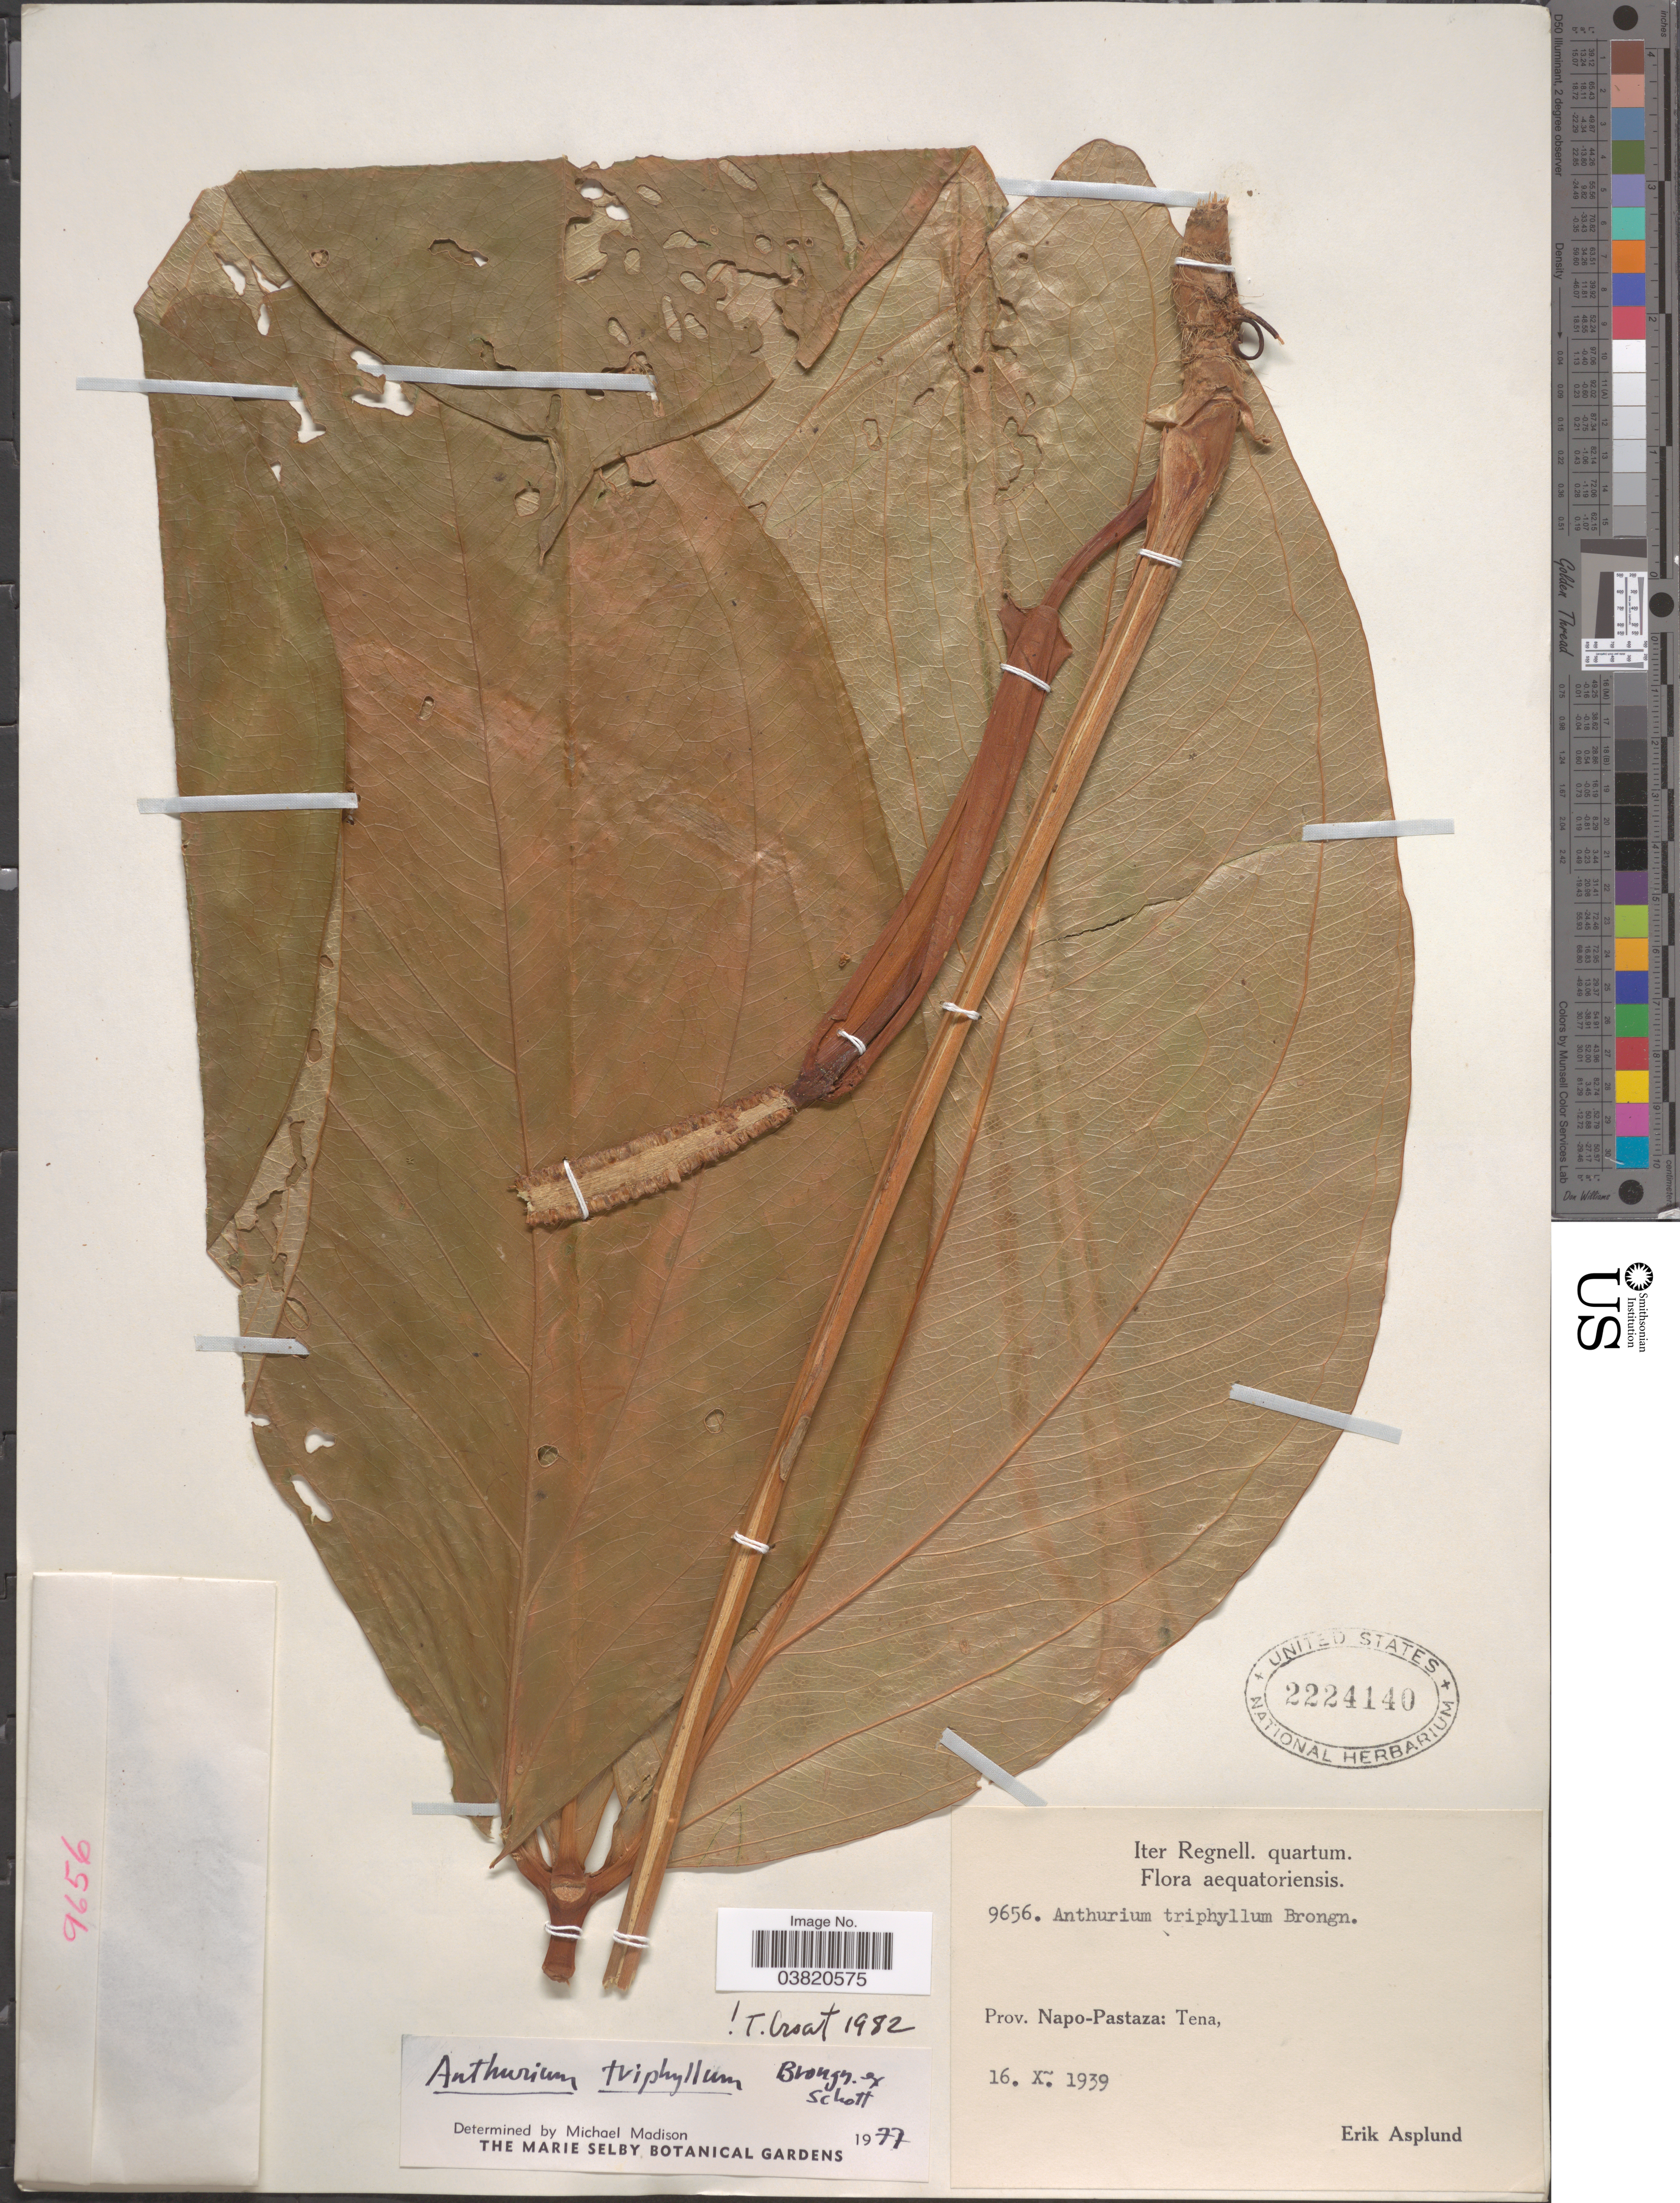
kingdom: Plantae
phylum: Tracheophyta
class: Liliopsida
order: Alismatales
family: Araceae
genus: Anthurium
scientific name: Anthurium triphyllum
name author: (Willd. ex Schult.) Brongn. ex Schott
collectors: E. Asplund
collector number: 9656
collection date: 1939-10-16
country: Ecuador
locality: Iter Regnell. quartum. Prov. Napo-Pastaza: Tena.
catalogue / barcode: US 2224140